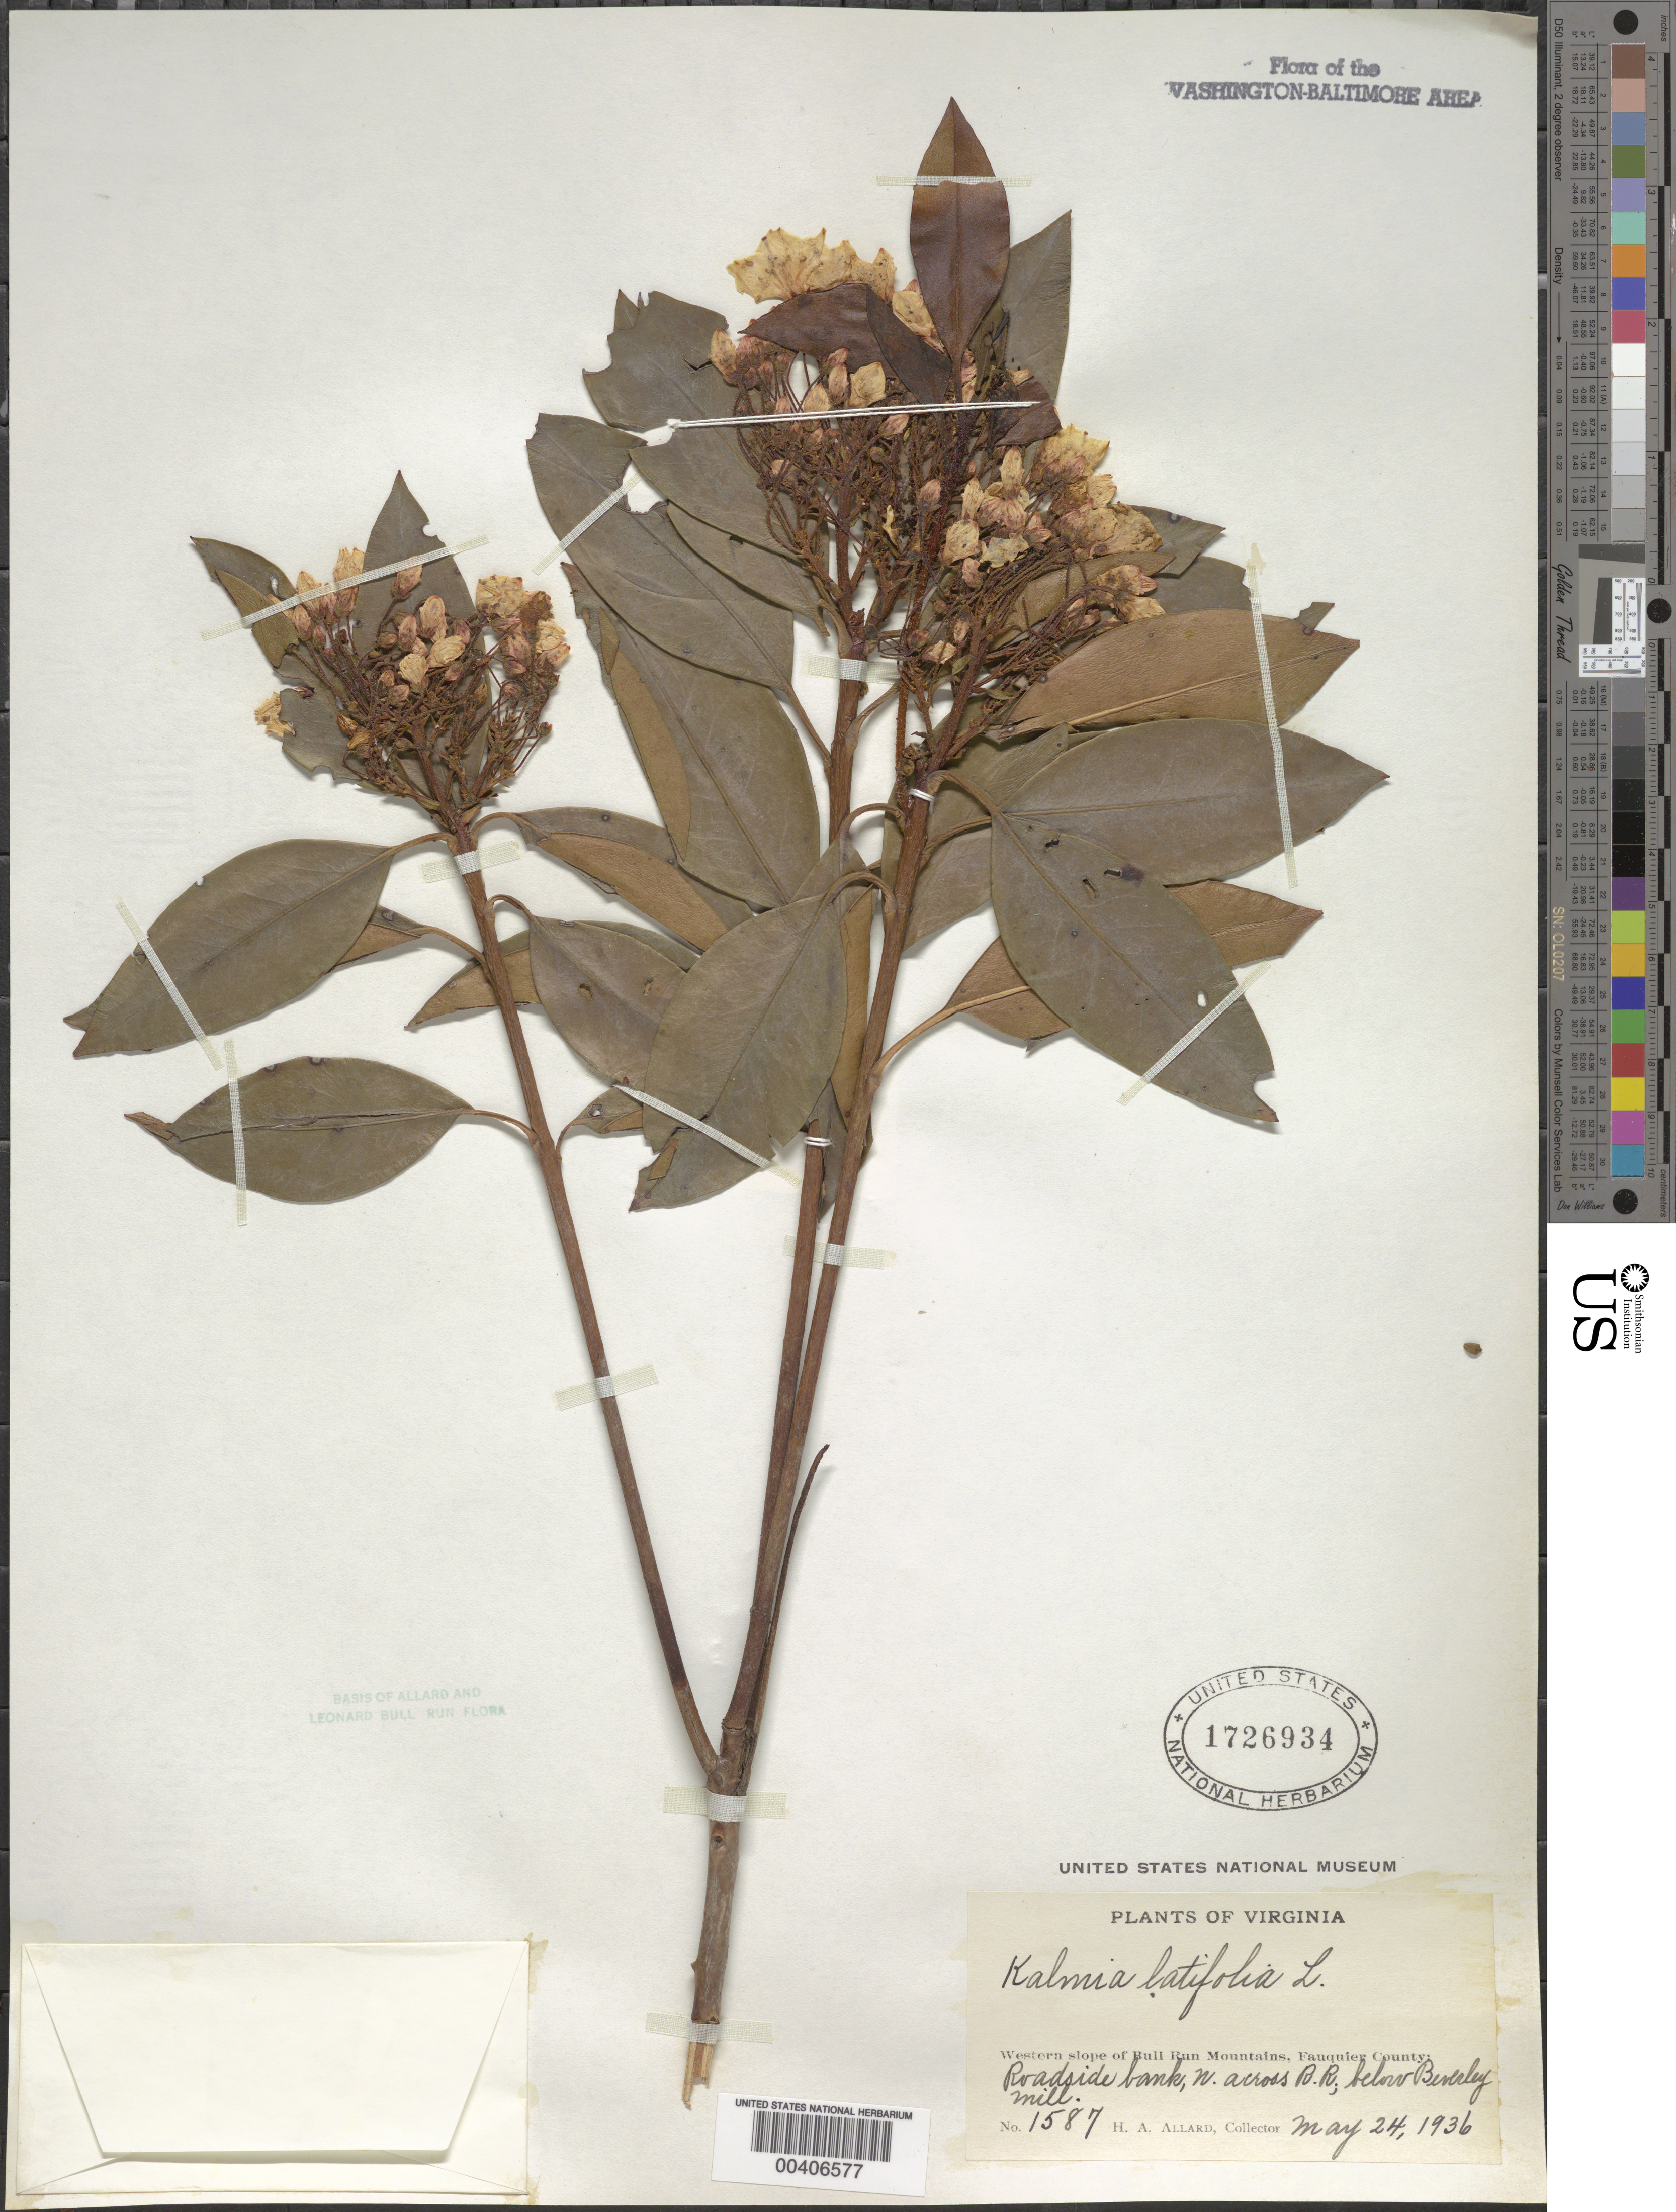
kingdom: Plantae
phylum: Tracheophyta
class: Magnoliopsida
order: Ericales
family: Ericaceae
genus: Kalmia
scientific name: Kalmia latifolia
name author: L.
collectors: H. A. Allard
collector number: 1587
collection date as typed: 24 May 1936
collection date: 1936-05-24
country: United States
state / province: Virginia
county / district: Fauquier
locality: below Beverley Mill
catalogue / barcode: US 1726934